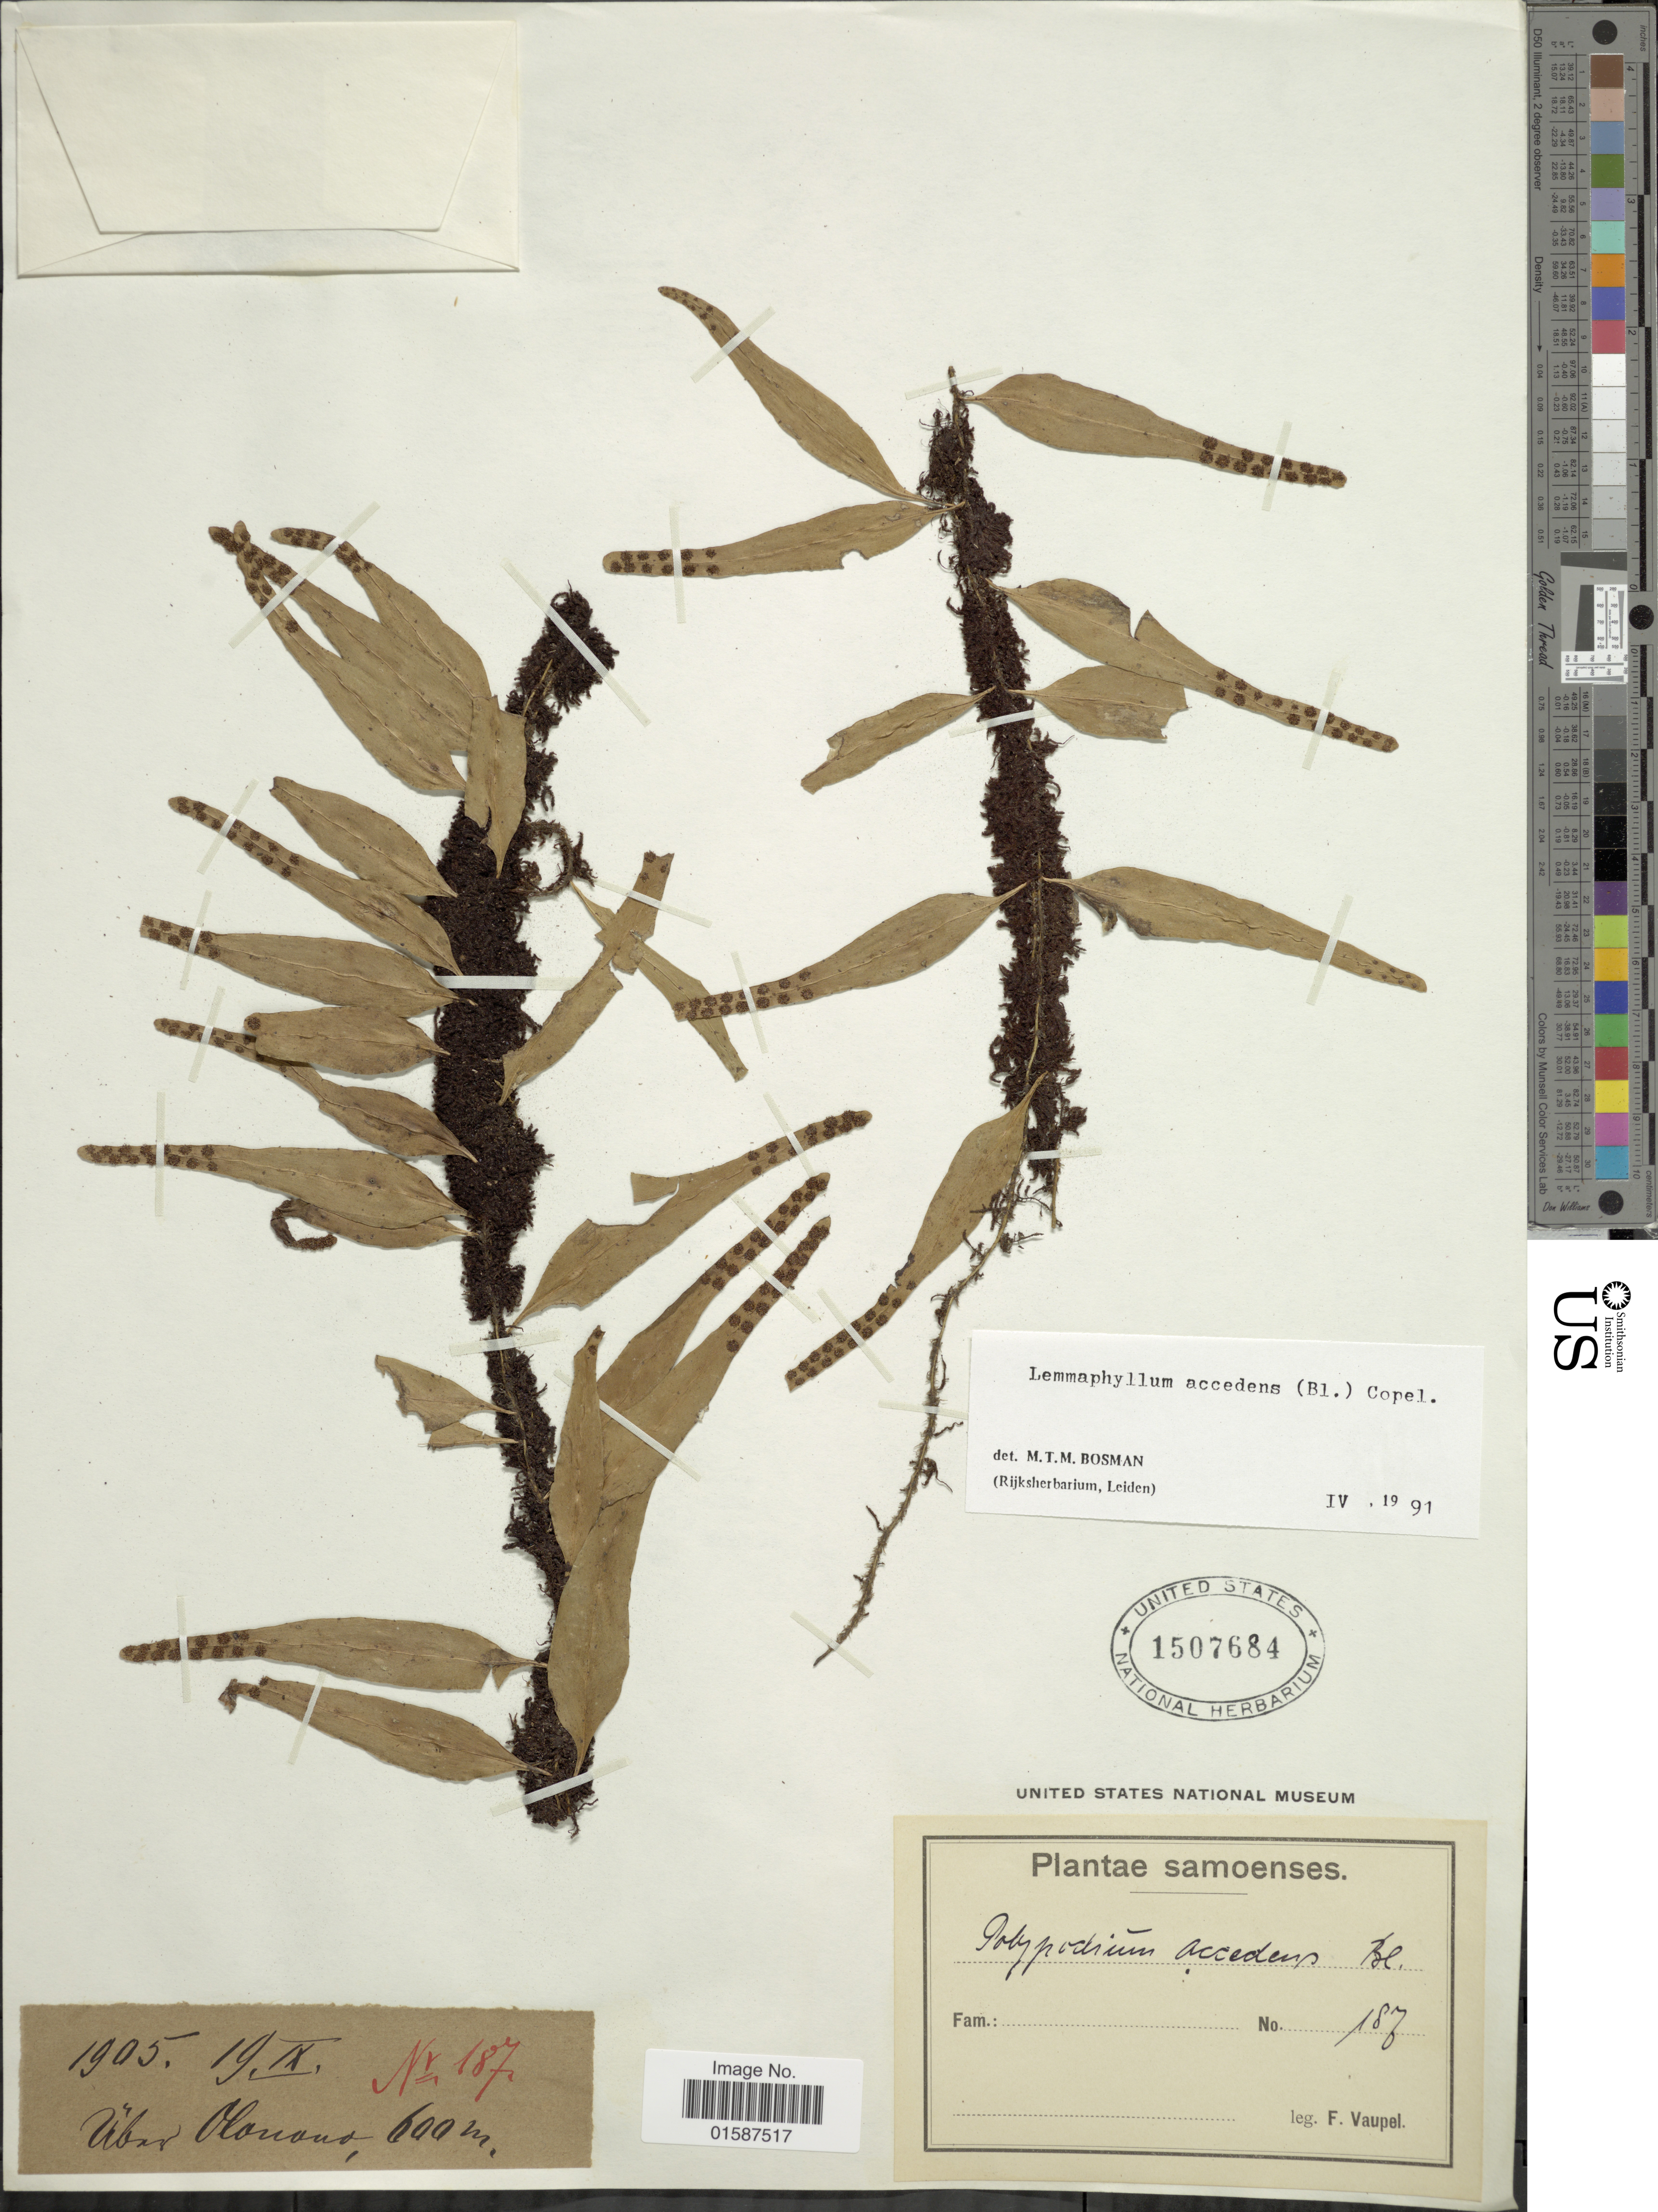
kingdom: Plantae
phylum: Tracheophyta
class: Polypodiopsida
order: Polypodiales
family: Polypodiaceae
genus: Lemmaphyllum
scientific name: Lemmaphyllum accedens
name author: (Blume) Donk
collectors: F. Vaupel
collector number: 187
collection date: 1905-09-19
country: Samoa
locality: Urbas, Olonono [interpreted]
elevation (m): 600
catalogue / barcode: US 1507684